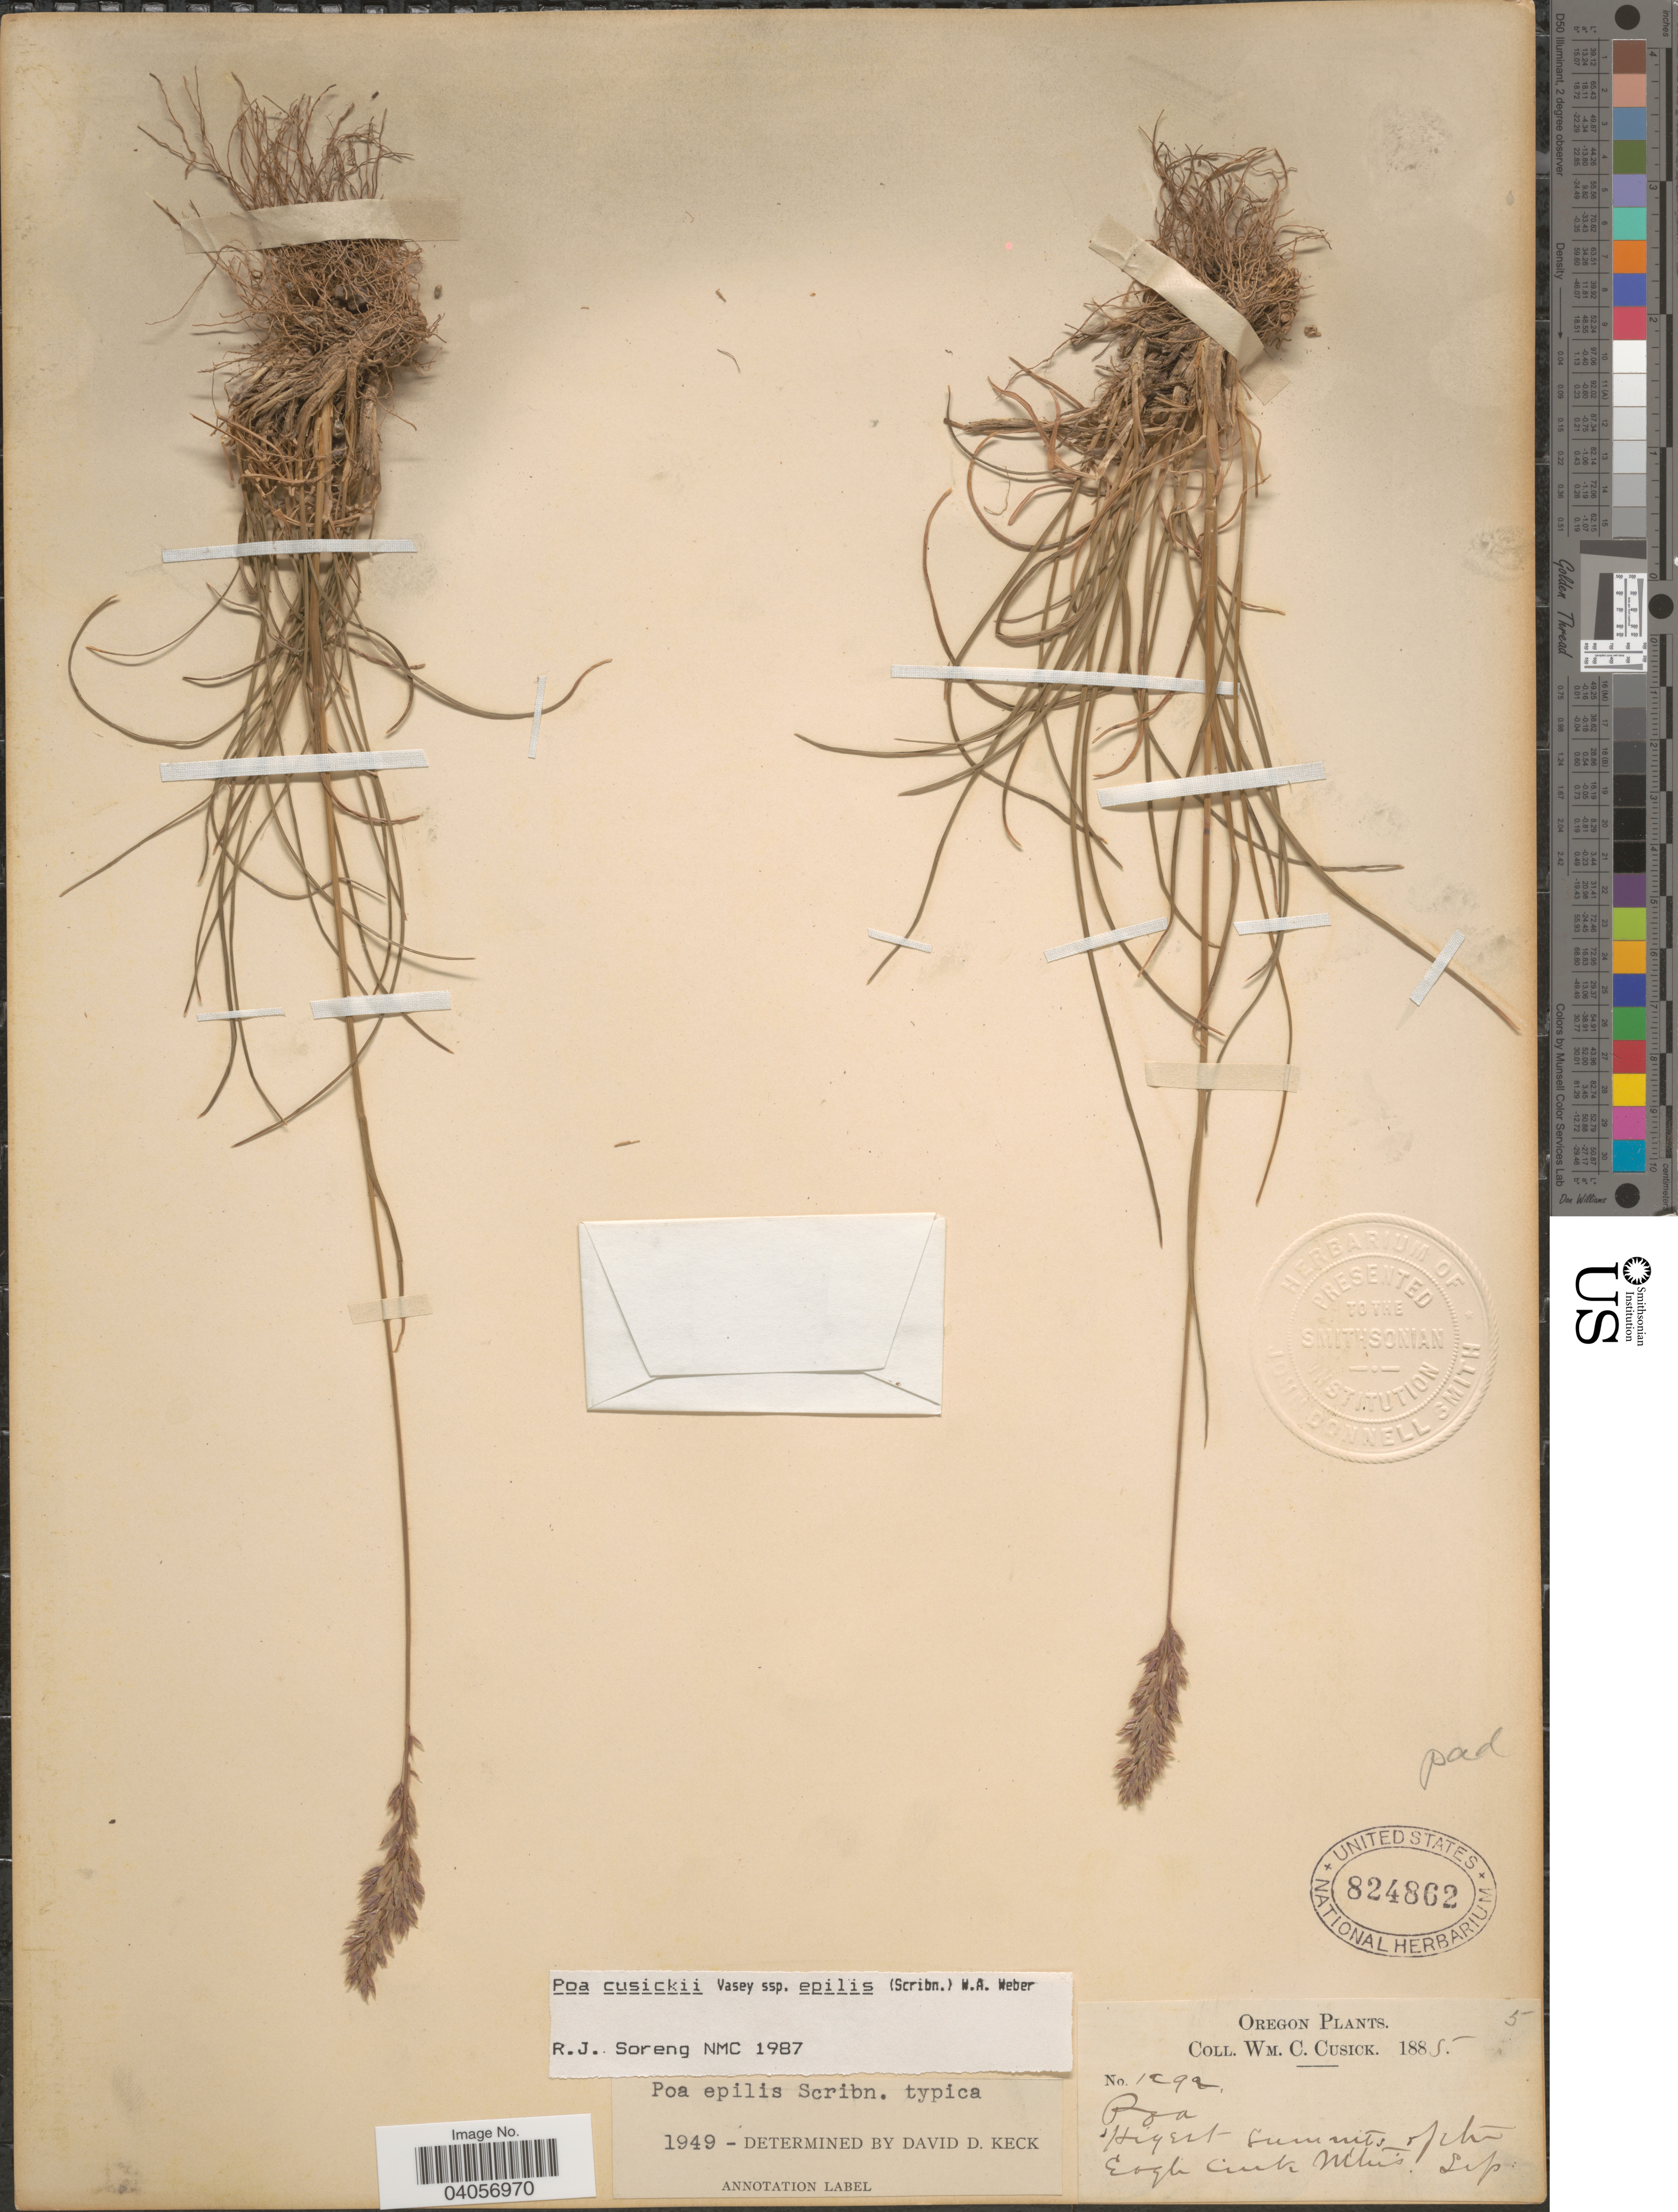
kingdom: Plantae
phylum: Tracheophyta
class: Liliopsida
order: Poales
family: Poaceae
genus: Poa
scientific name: Poa cusickii subsp. epilis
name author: (Scribn.) W.A. Weber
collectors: W. C. Cusick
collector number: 1292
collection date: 1885-09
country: United States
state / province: Oregon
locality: Higest summits of the Eagle Creek Mtns.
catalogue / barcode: US 824862